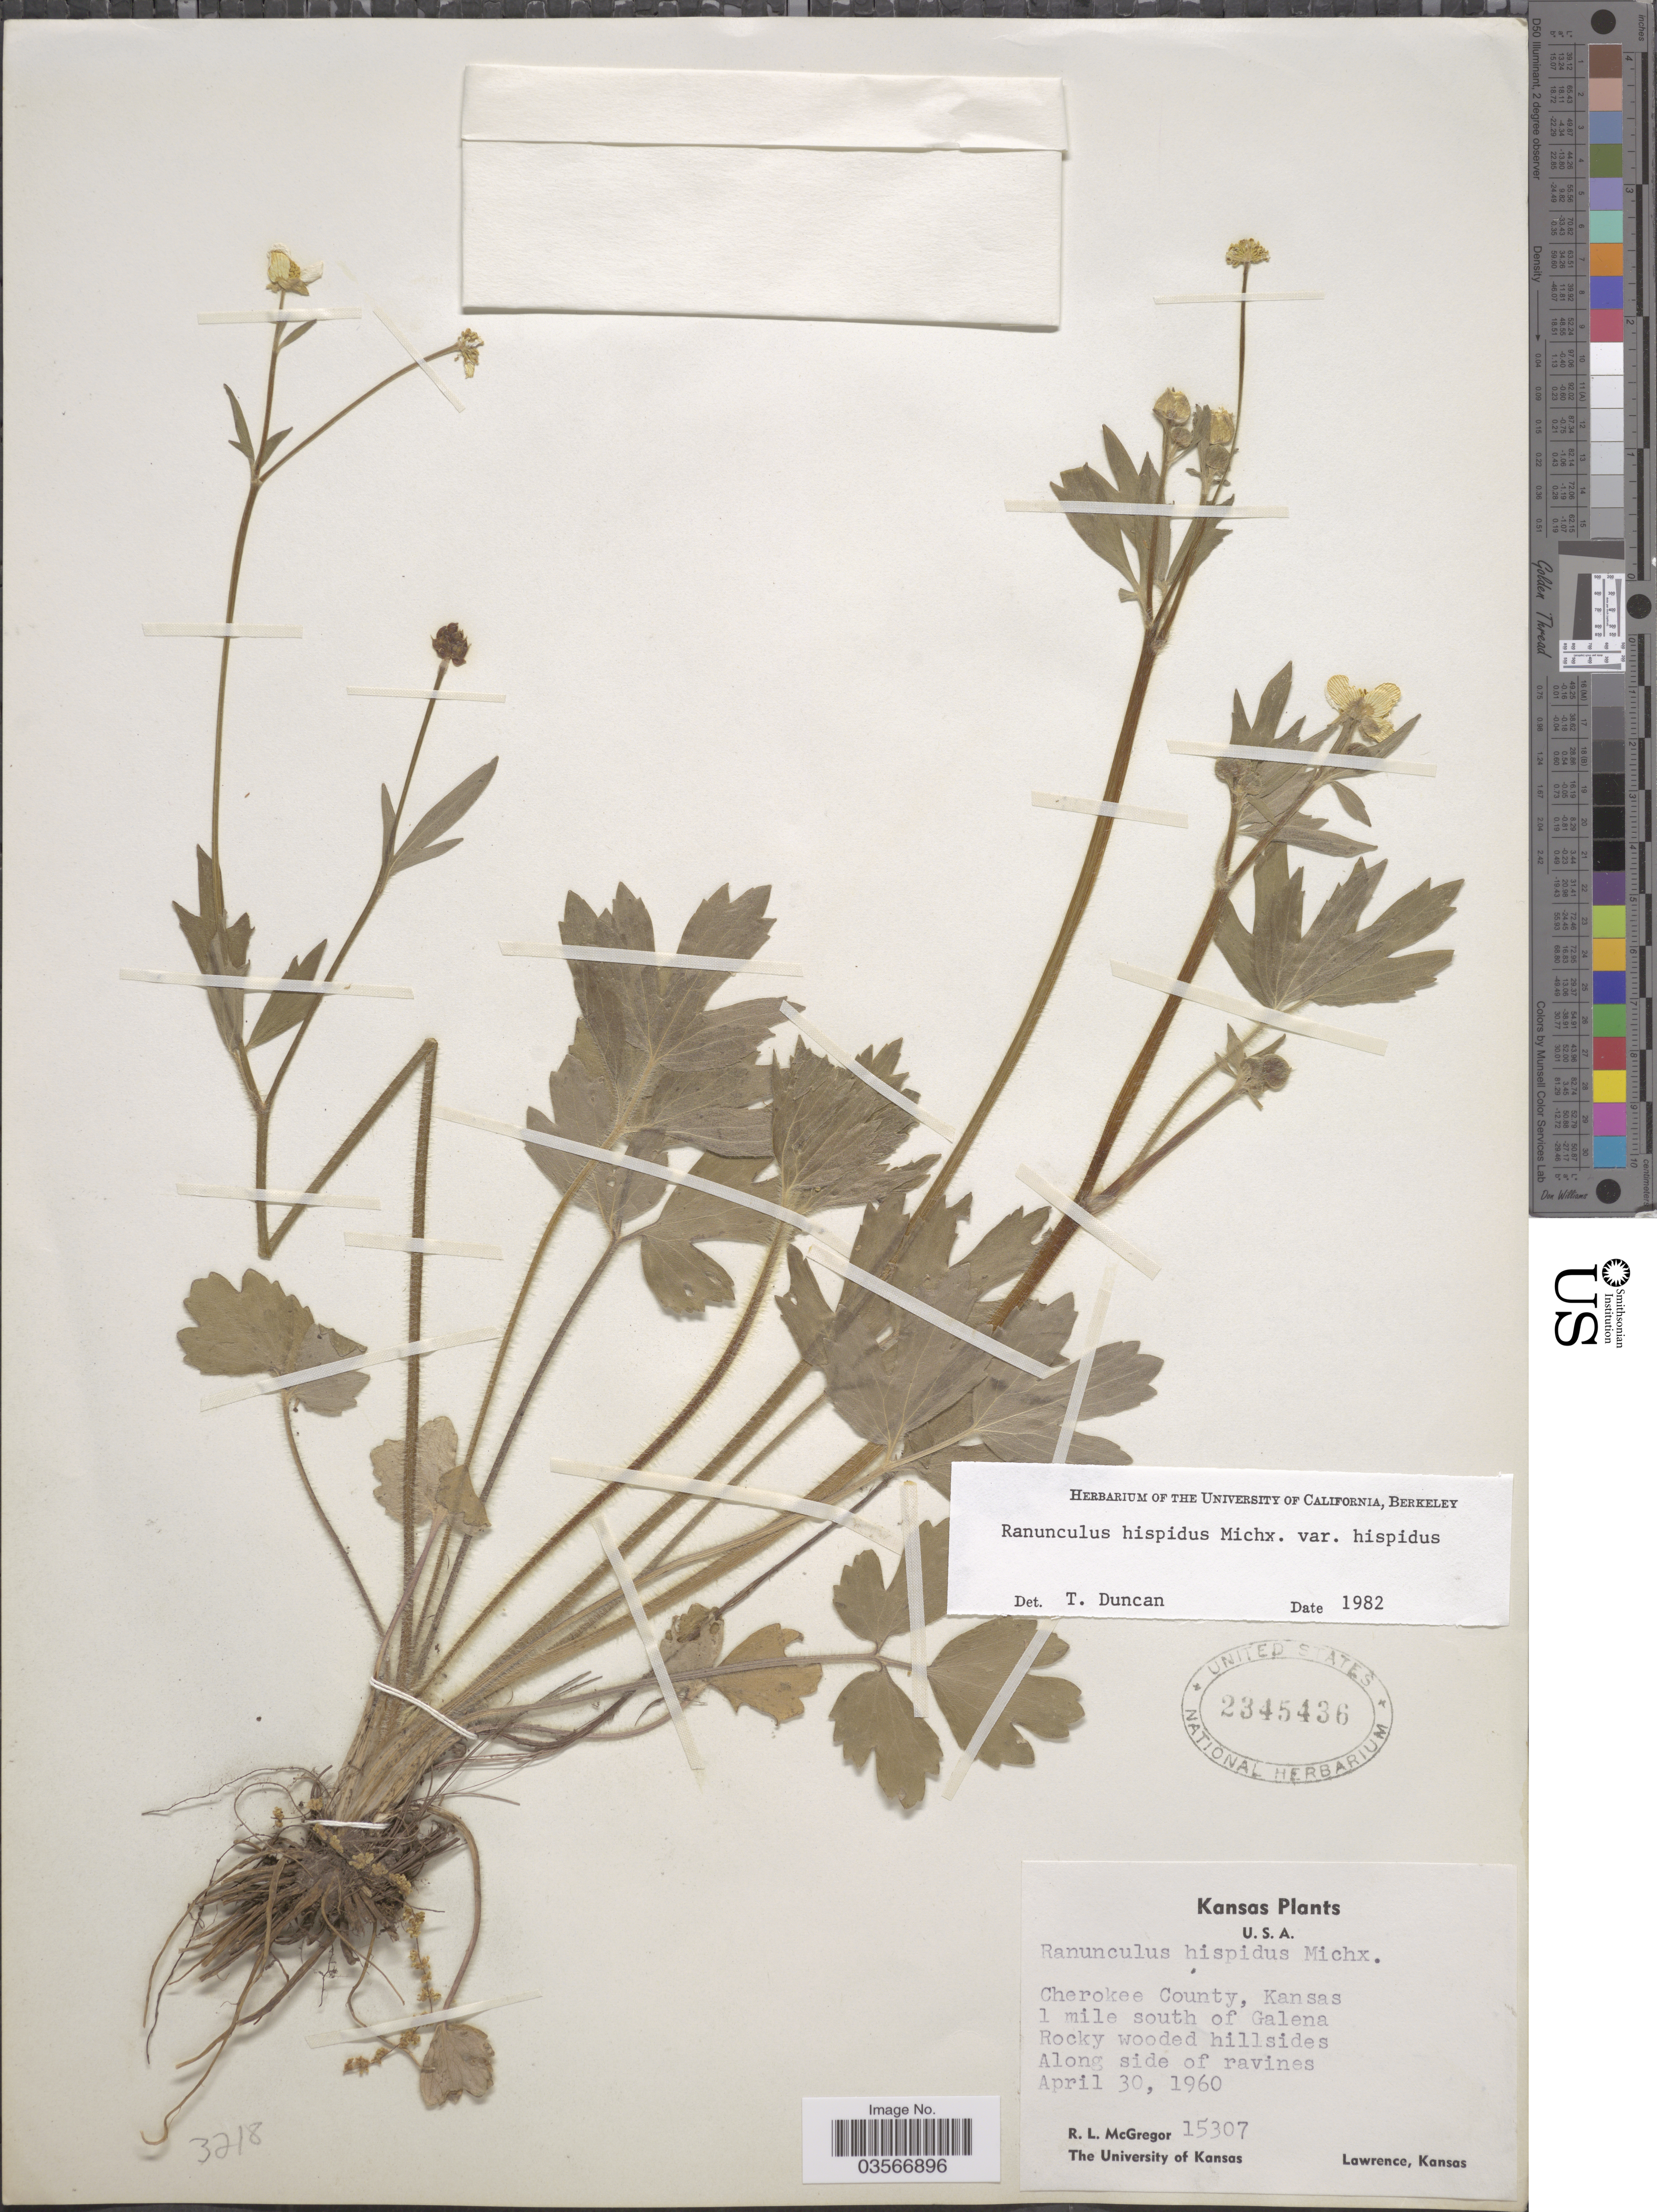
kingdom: Plantae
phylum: Tracheophyta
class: Magnoliopsida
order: Ranunculales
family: Ranunculaceae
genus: Ranunculus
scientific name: Ranunculus hispidus var. hispidus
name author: Michx.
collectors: R. McGregor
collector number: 15307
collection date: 1960-04-30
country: United States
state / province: Kansas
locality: Cherokee County, 1 mile south of Galena, Rocky wooded hillsides. Along sides of ravines.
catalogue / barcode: US 2345436